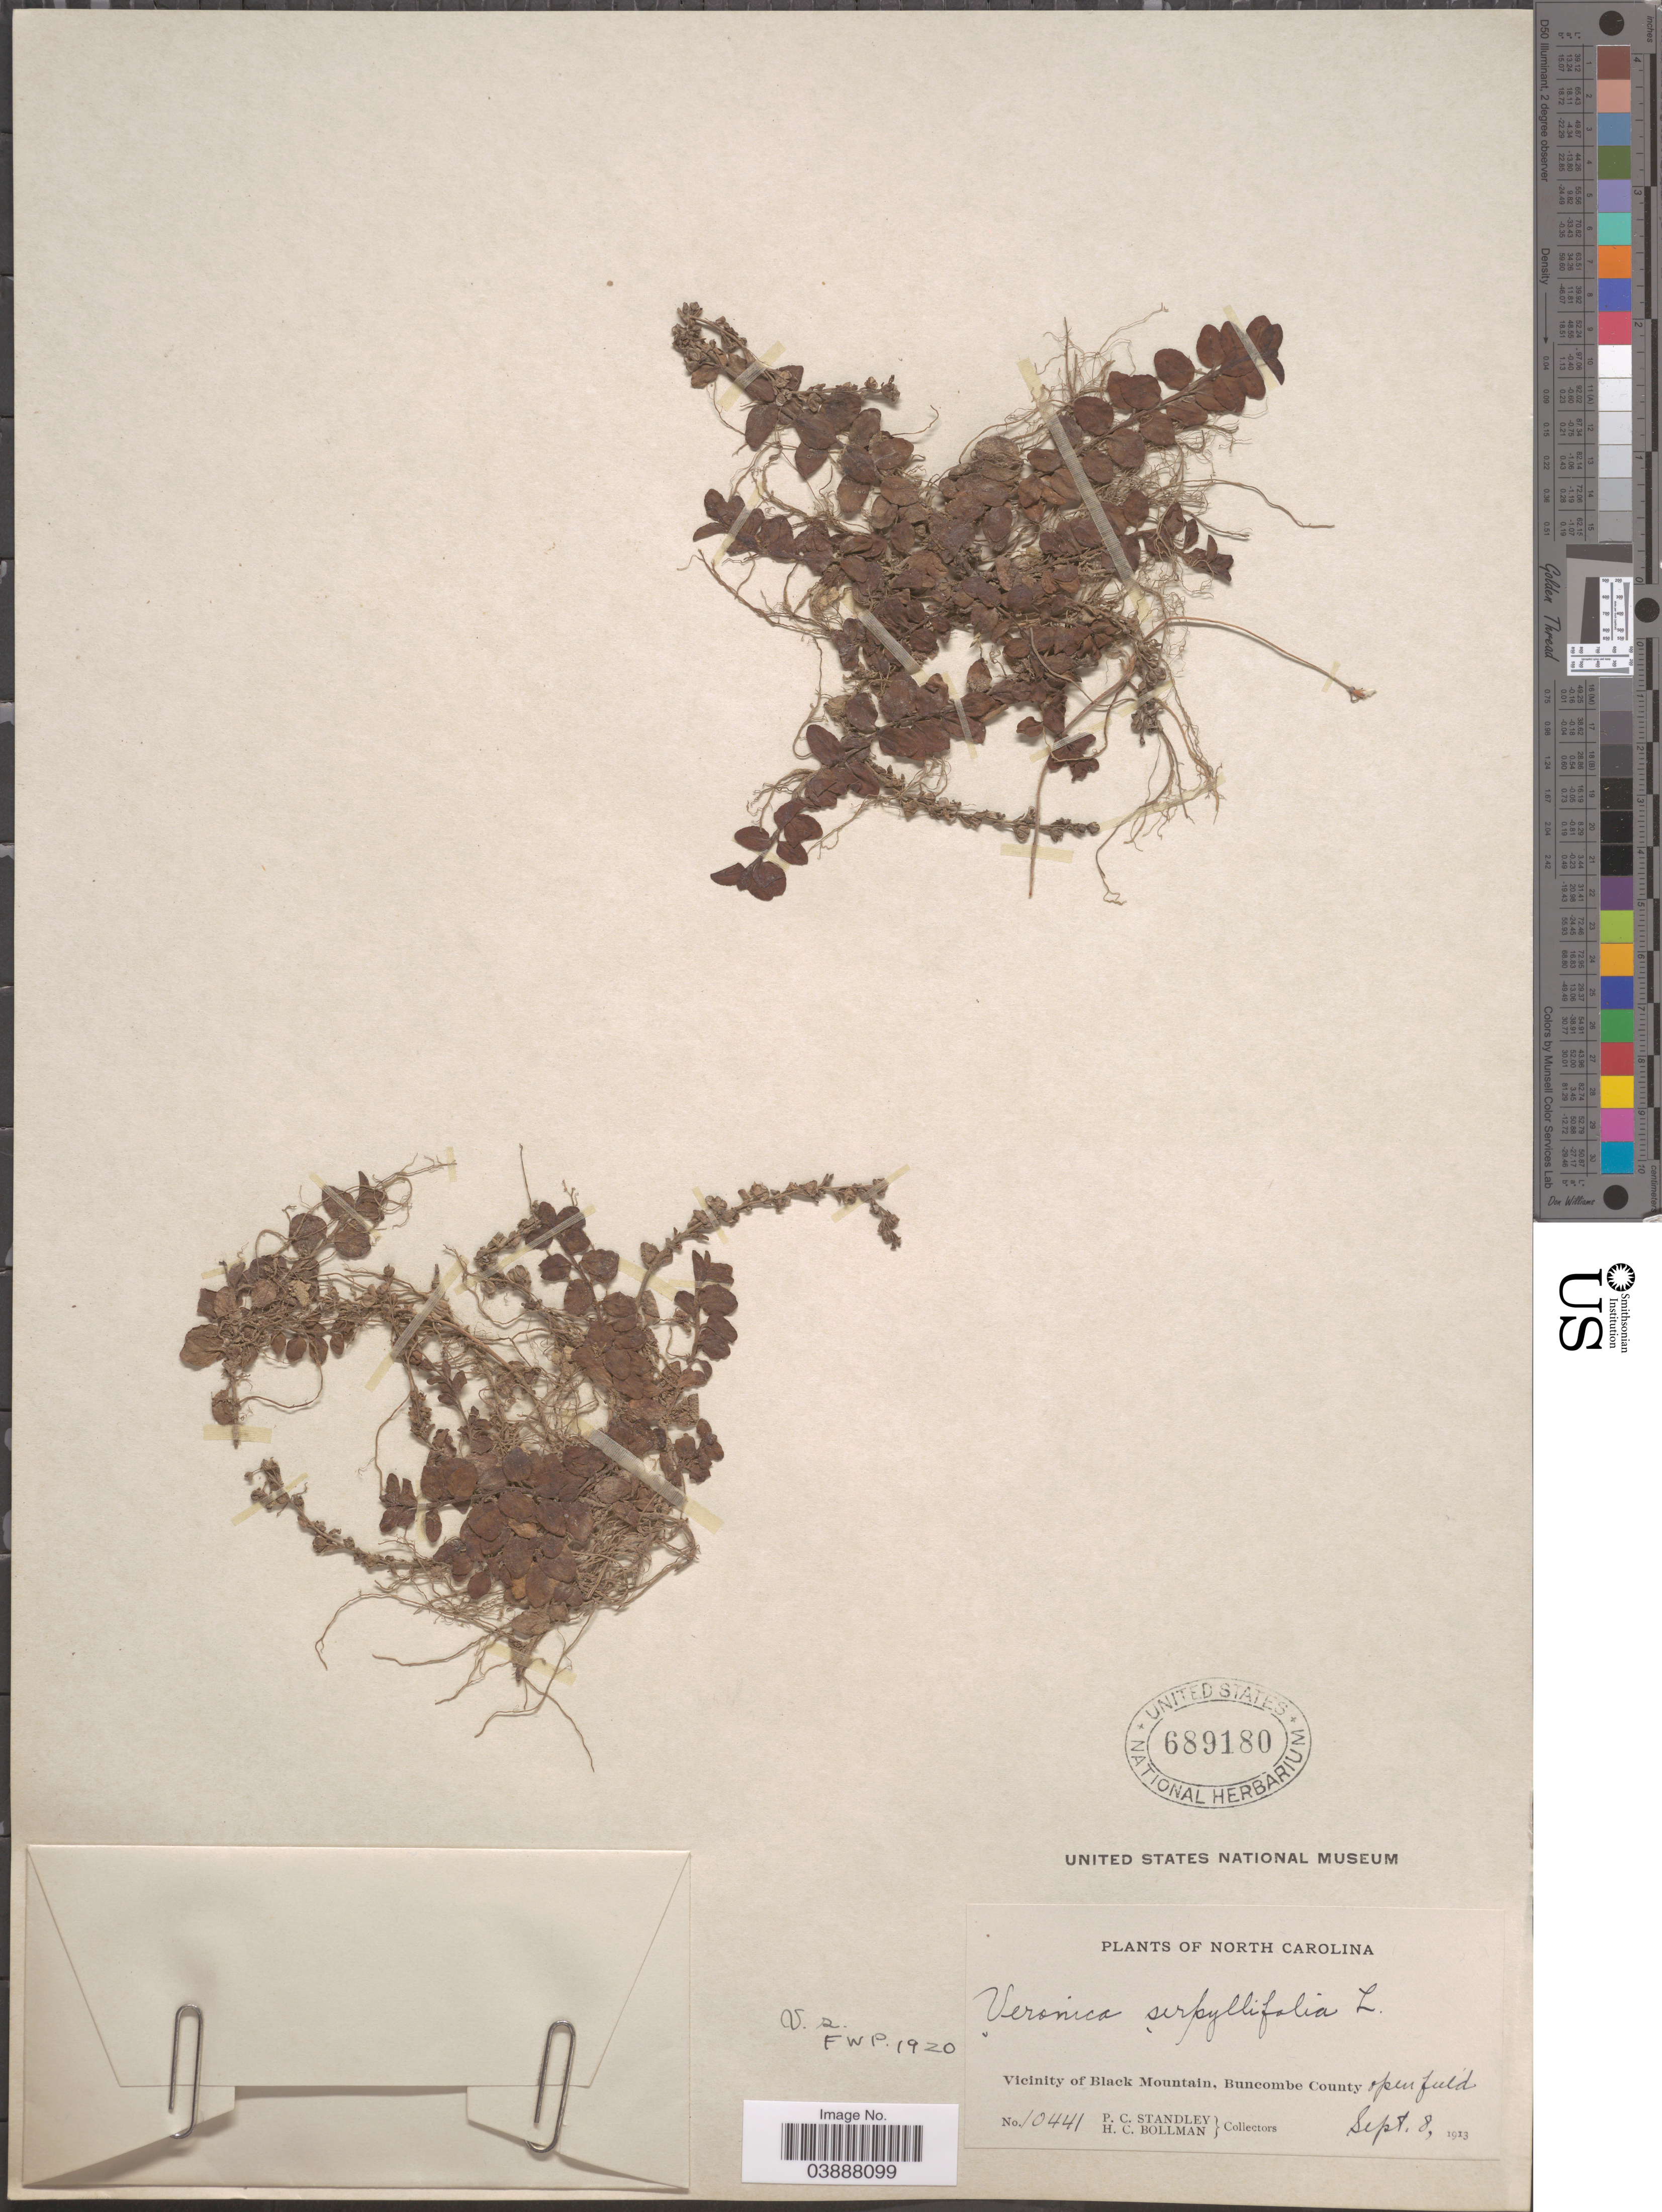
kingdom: Plantae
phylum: Tracheophyta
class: Magnoliopsida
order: Lamiales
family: Plantaginaceae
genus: Veronica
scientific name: Veronica serpyllifolia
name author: L.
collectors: P. C. Standley & H. C. Bollman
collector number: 10441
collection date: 1913-09-08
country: United States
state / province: North Carolina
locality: Vicinity of Black Mountain, Buncombe County open field.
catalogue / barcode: US 689180